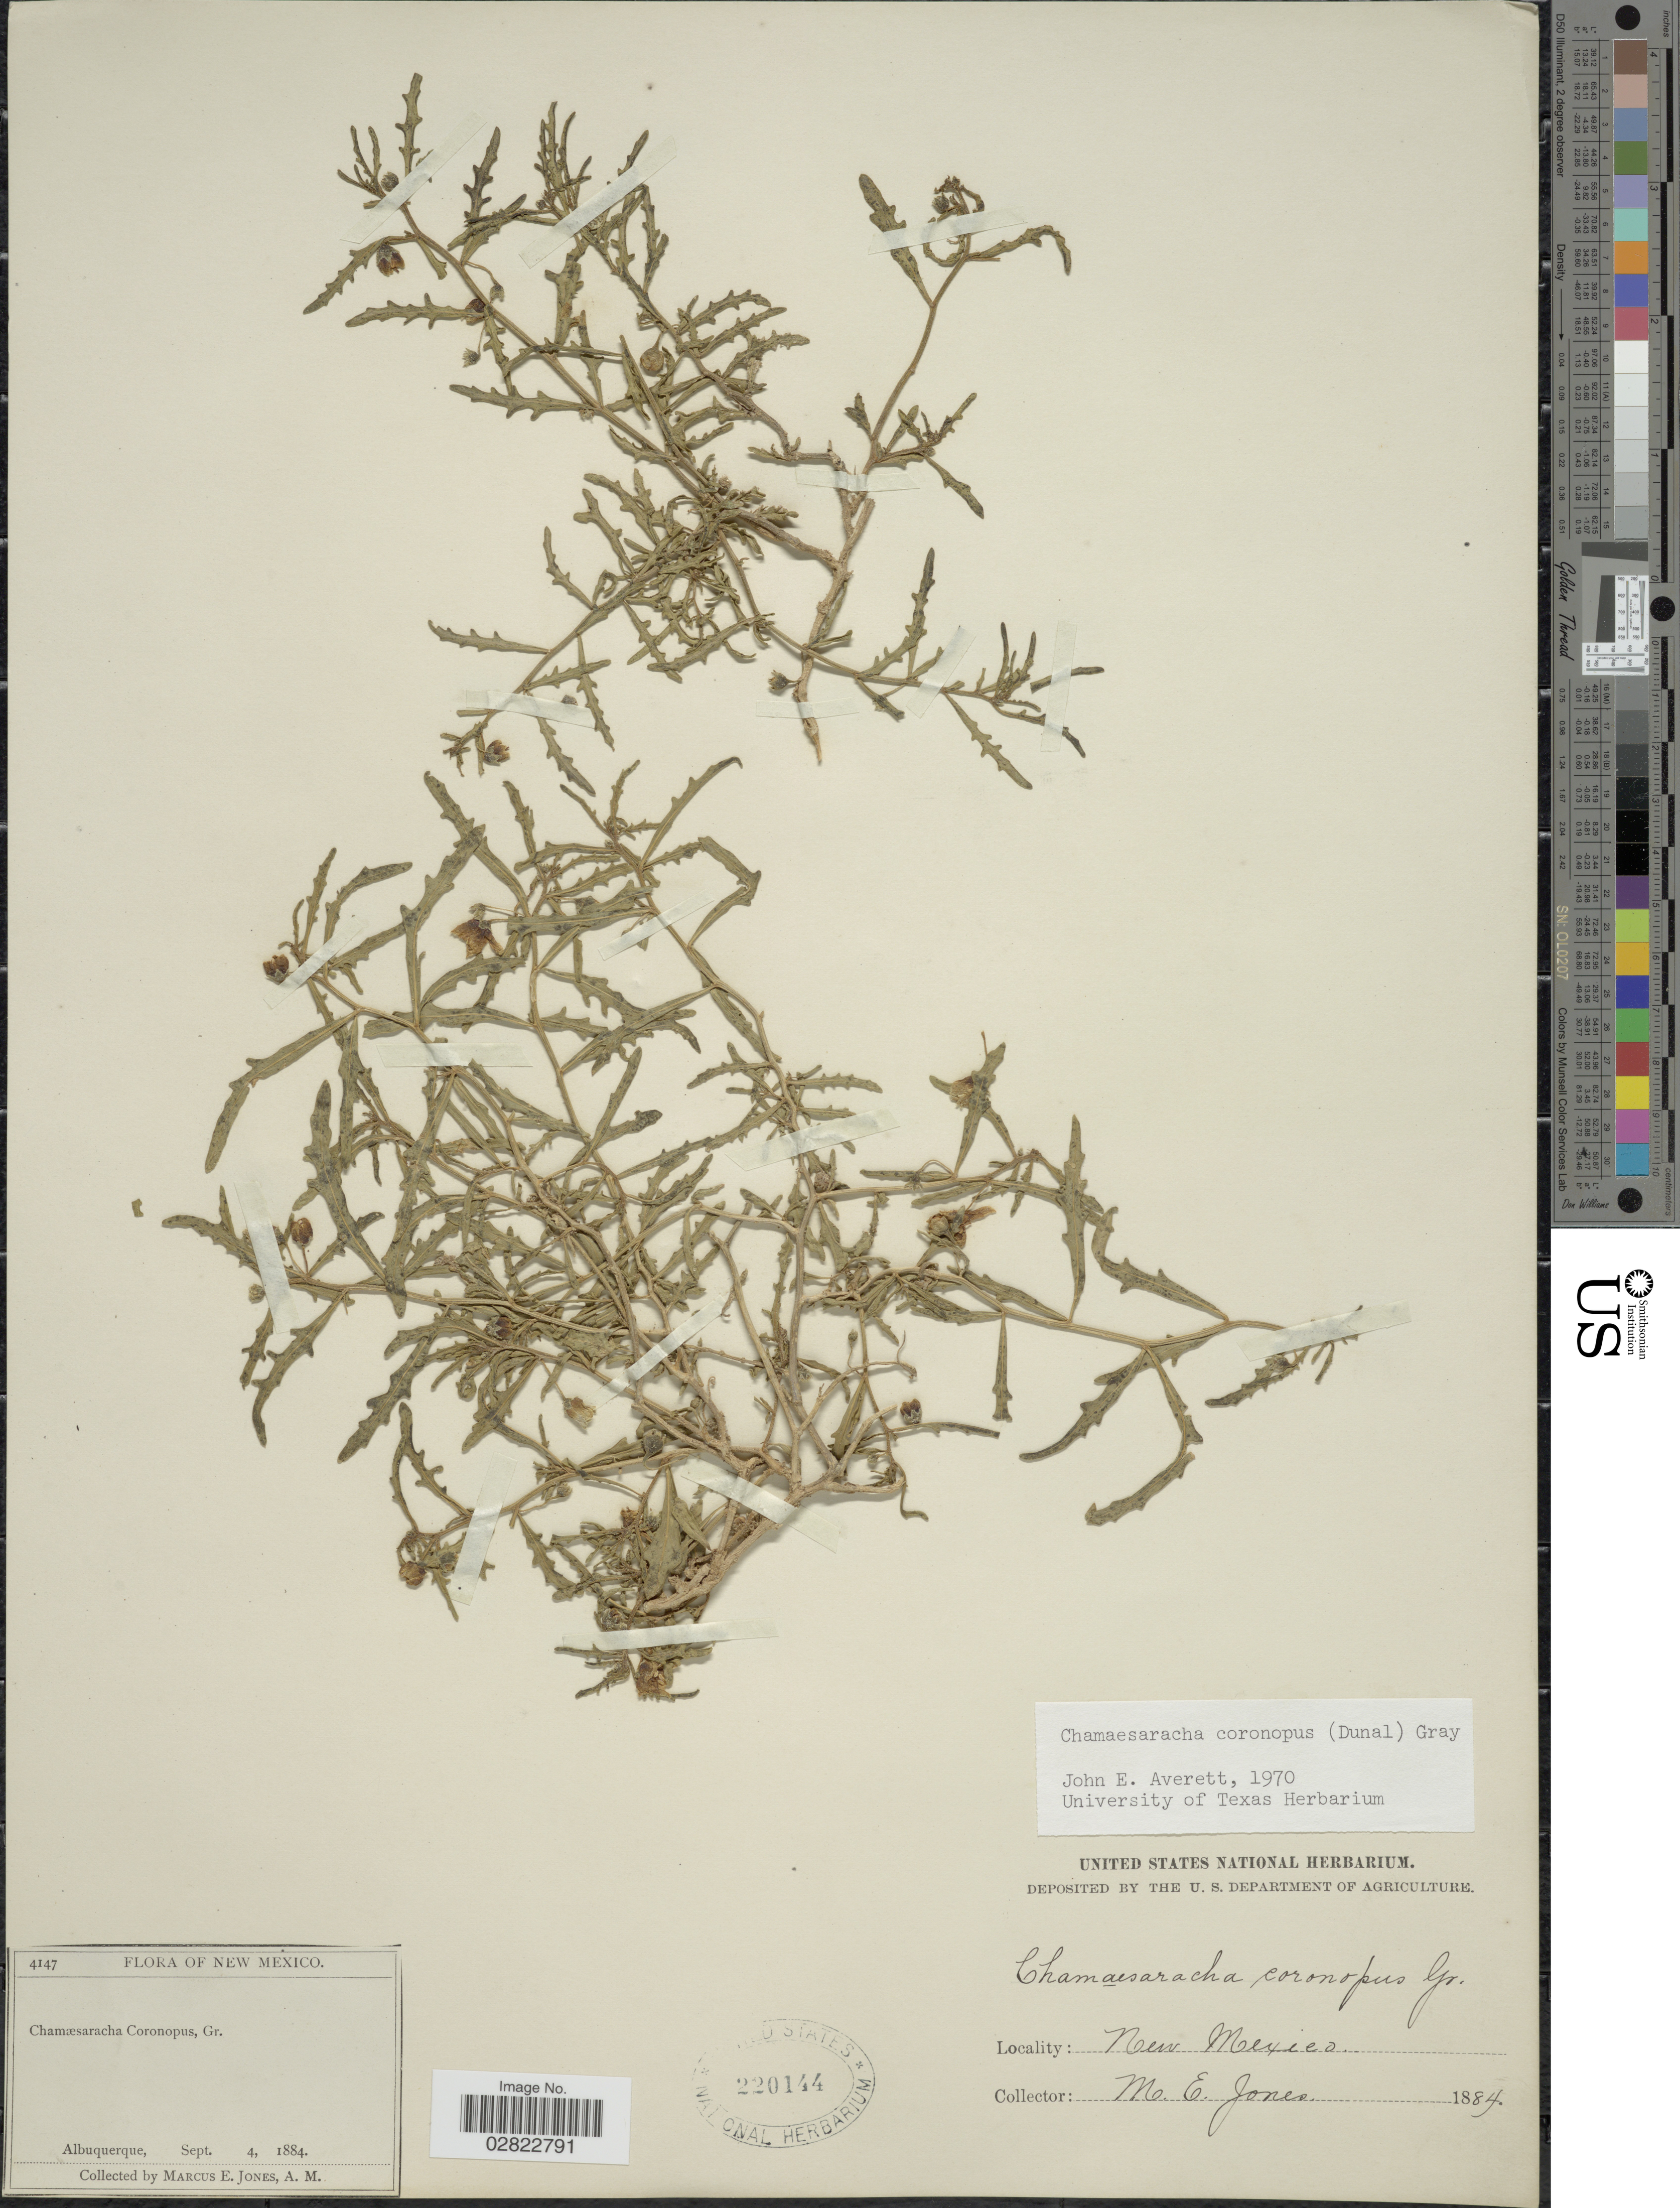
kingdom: Plantae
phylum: Tracheophyta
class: Magnoliopsida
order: Solanales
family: Solanaceae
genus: Chamaesaracha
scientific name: Chamaesaracha coronopus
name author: (Dunal) A. Gray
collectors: M. E. Jones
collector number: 4147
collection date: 1884-09-04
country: United States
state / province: New Mexico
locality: Albuquerque.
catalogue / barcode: US 220144